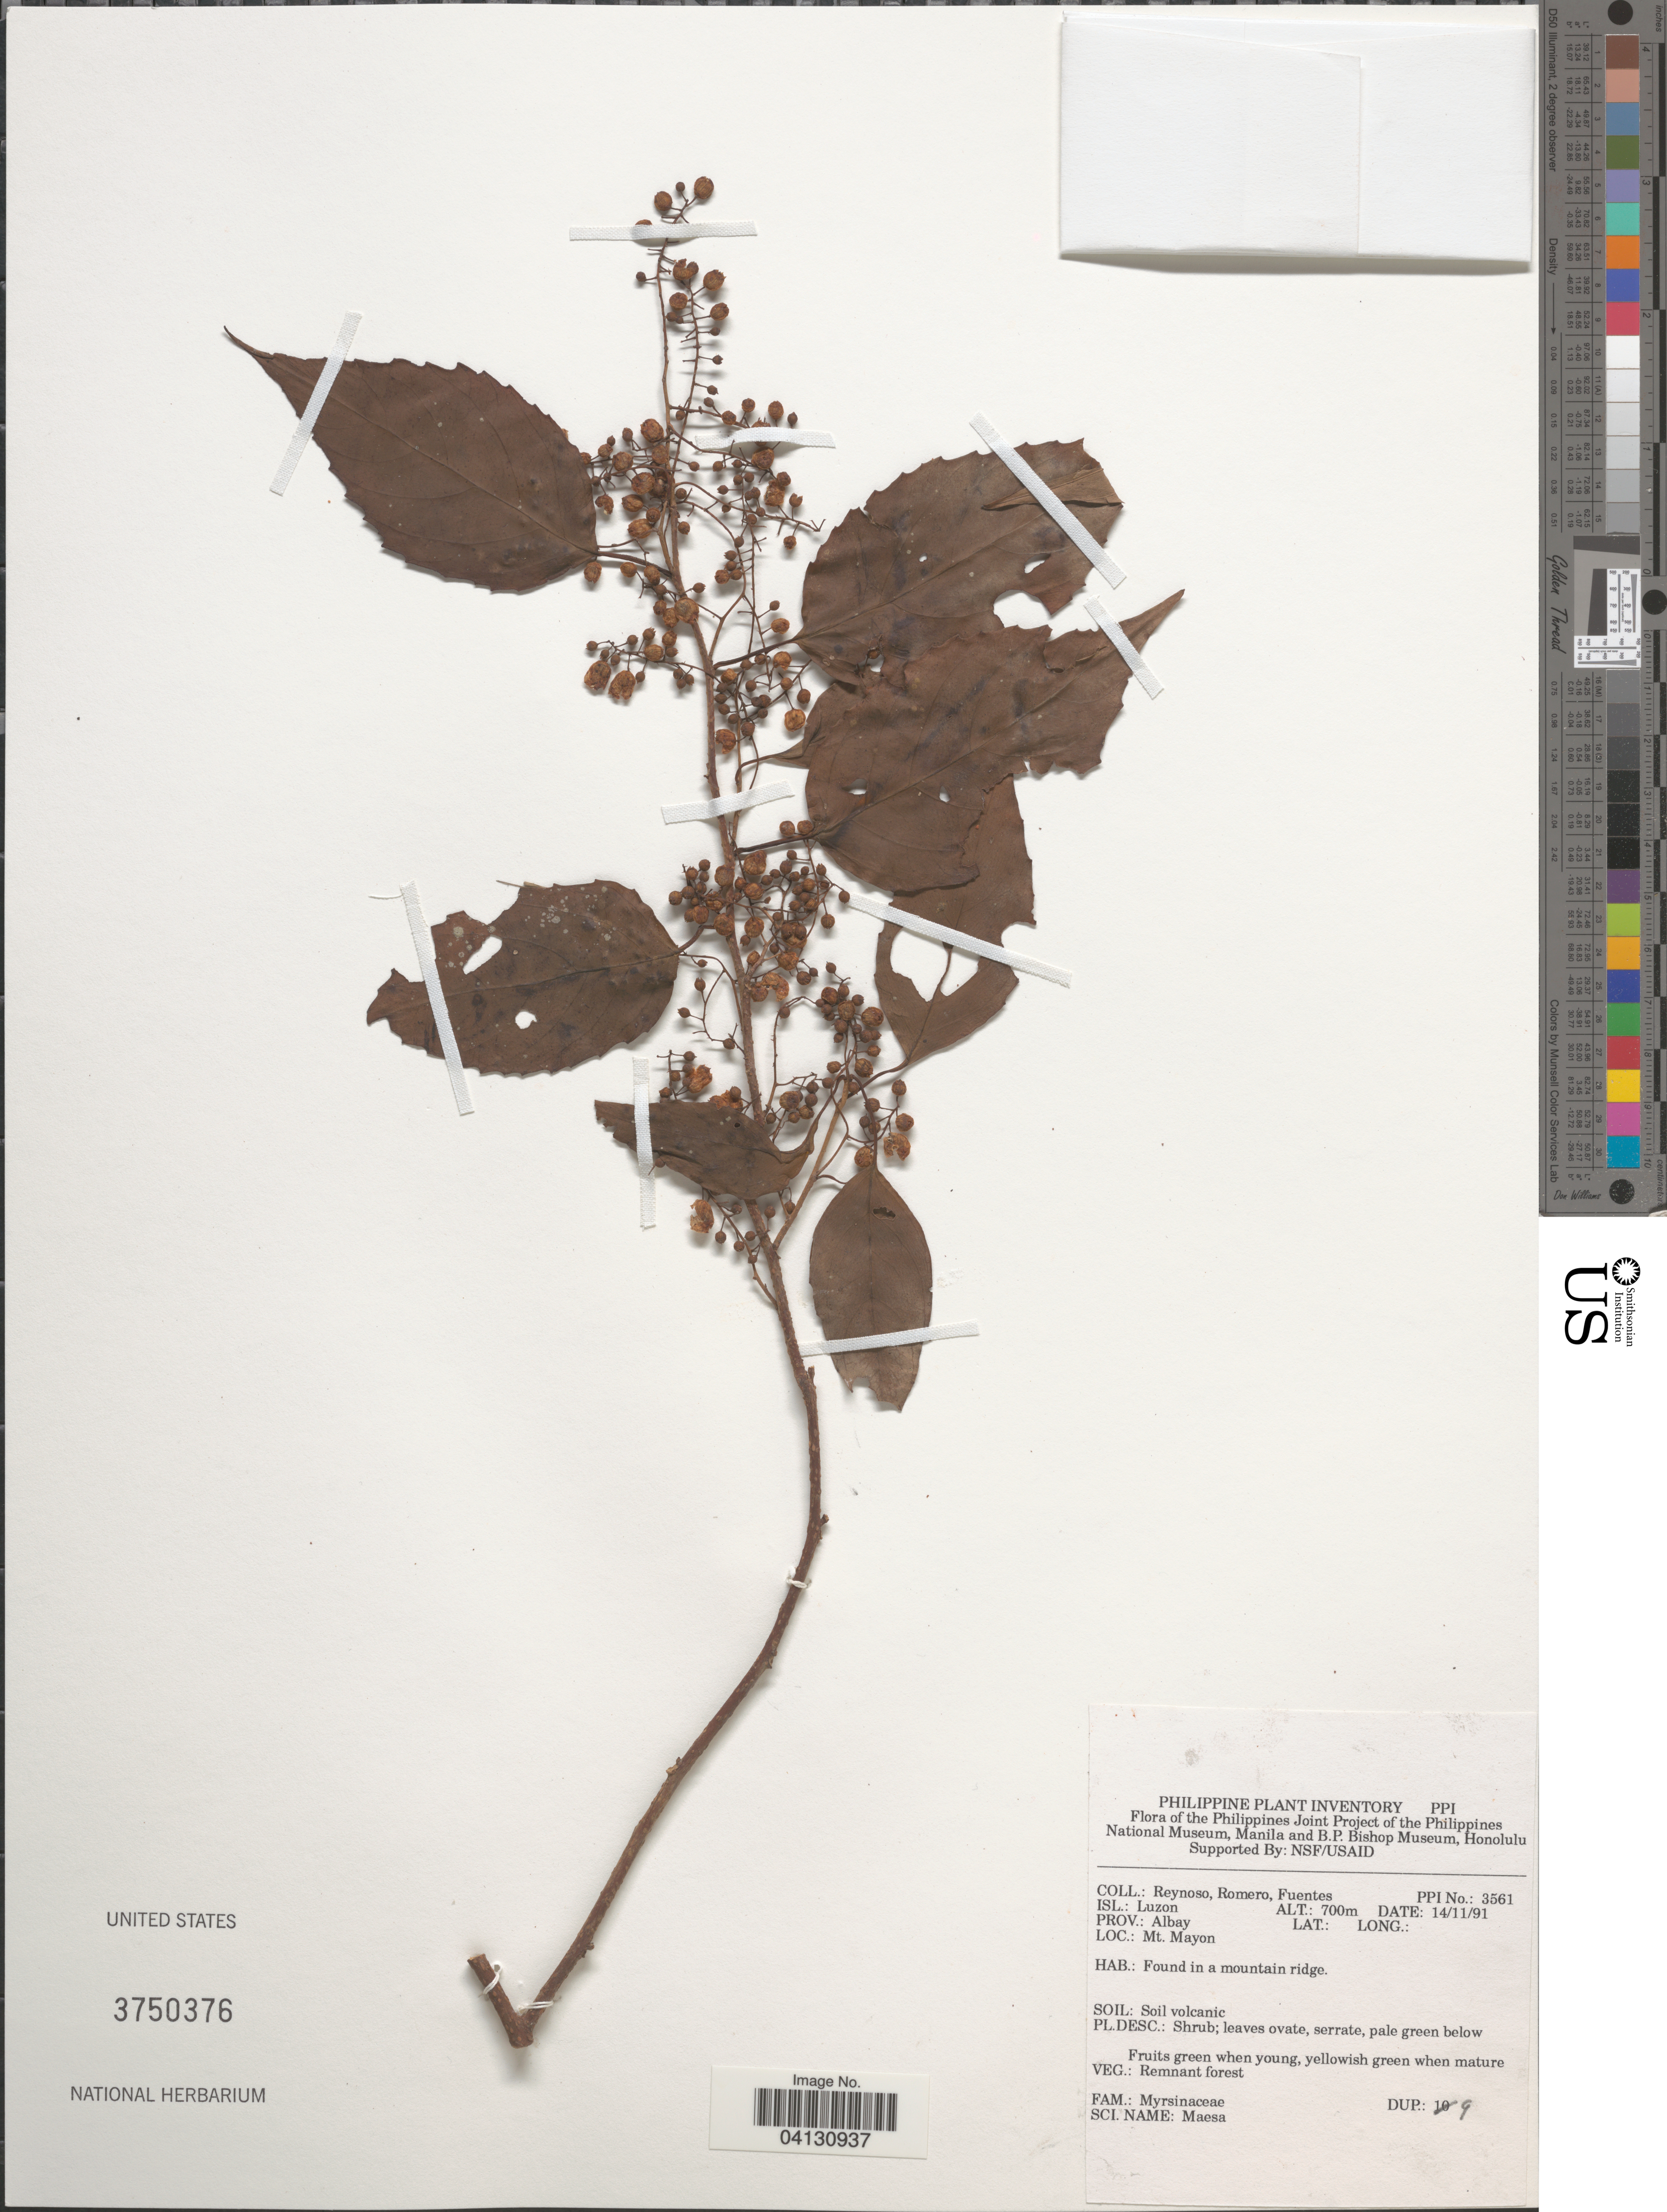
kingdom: Plantae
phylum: Tracheophyta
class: Magnoliopsida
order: Ericales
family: Primulaceae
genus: Maesa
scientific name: Maesa sp.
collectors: E. Reynoso, -. Romero & -. Fuentes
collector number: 3561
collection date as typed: Transcribed d/m/y: 14/11/91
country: Philippines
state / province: Bicol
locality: Isl.: Luzon. Prov.: Albay. Mt. Mayon.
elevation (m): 700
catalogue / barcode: US 3750376